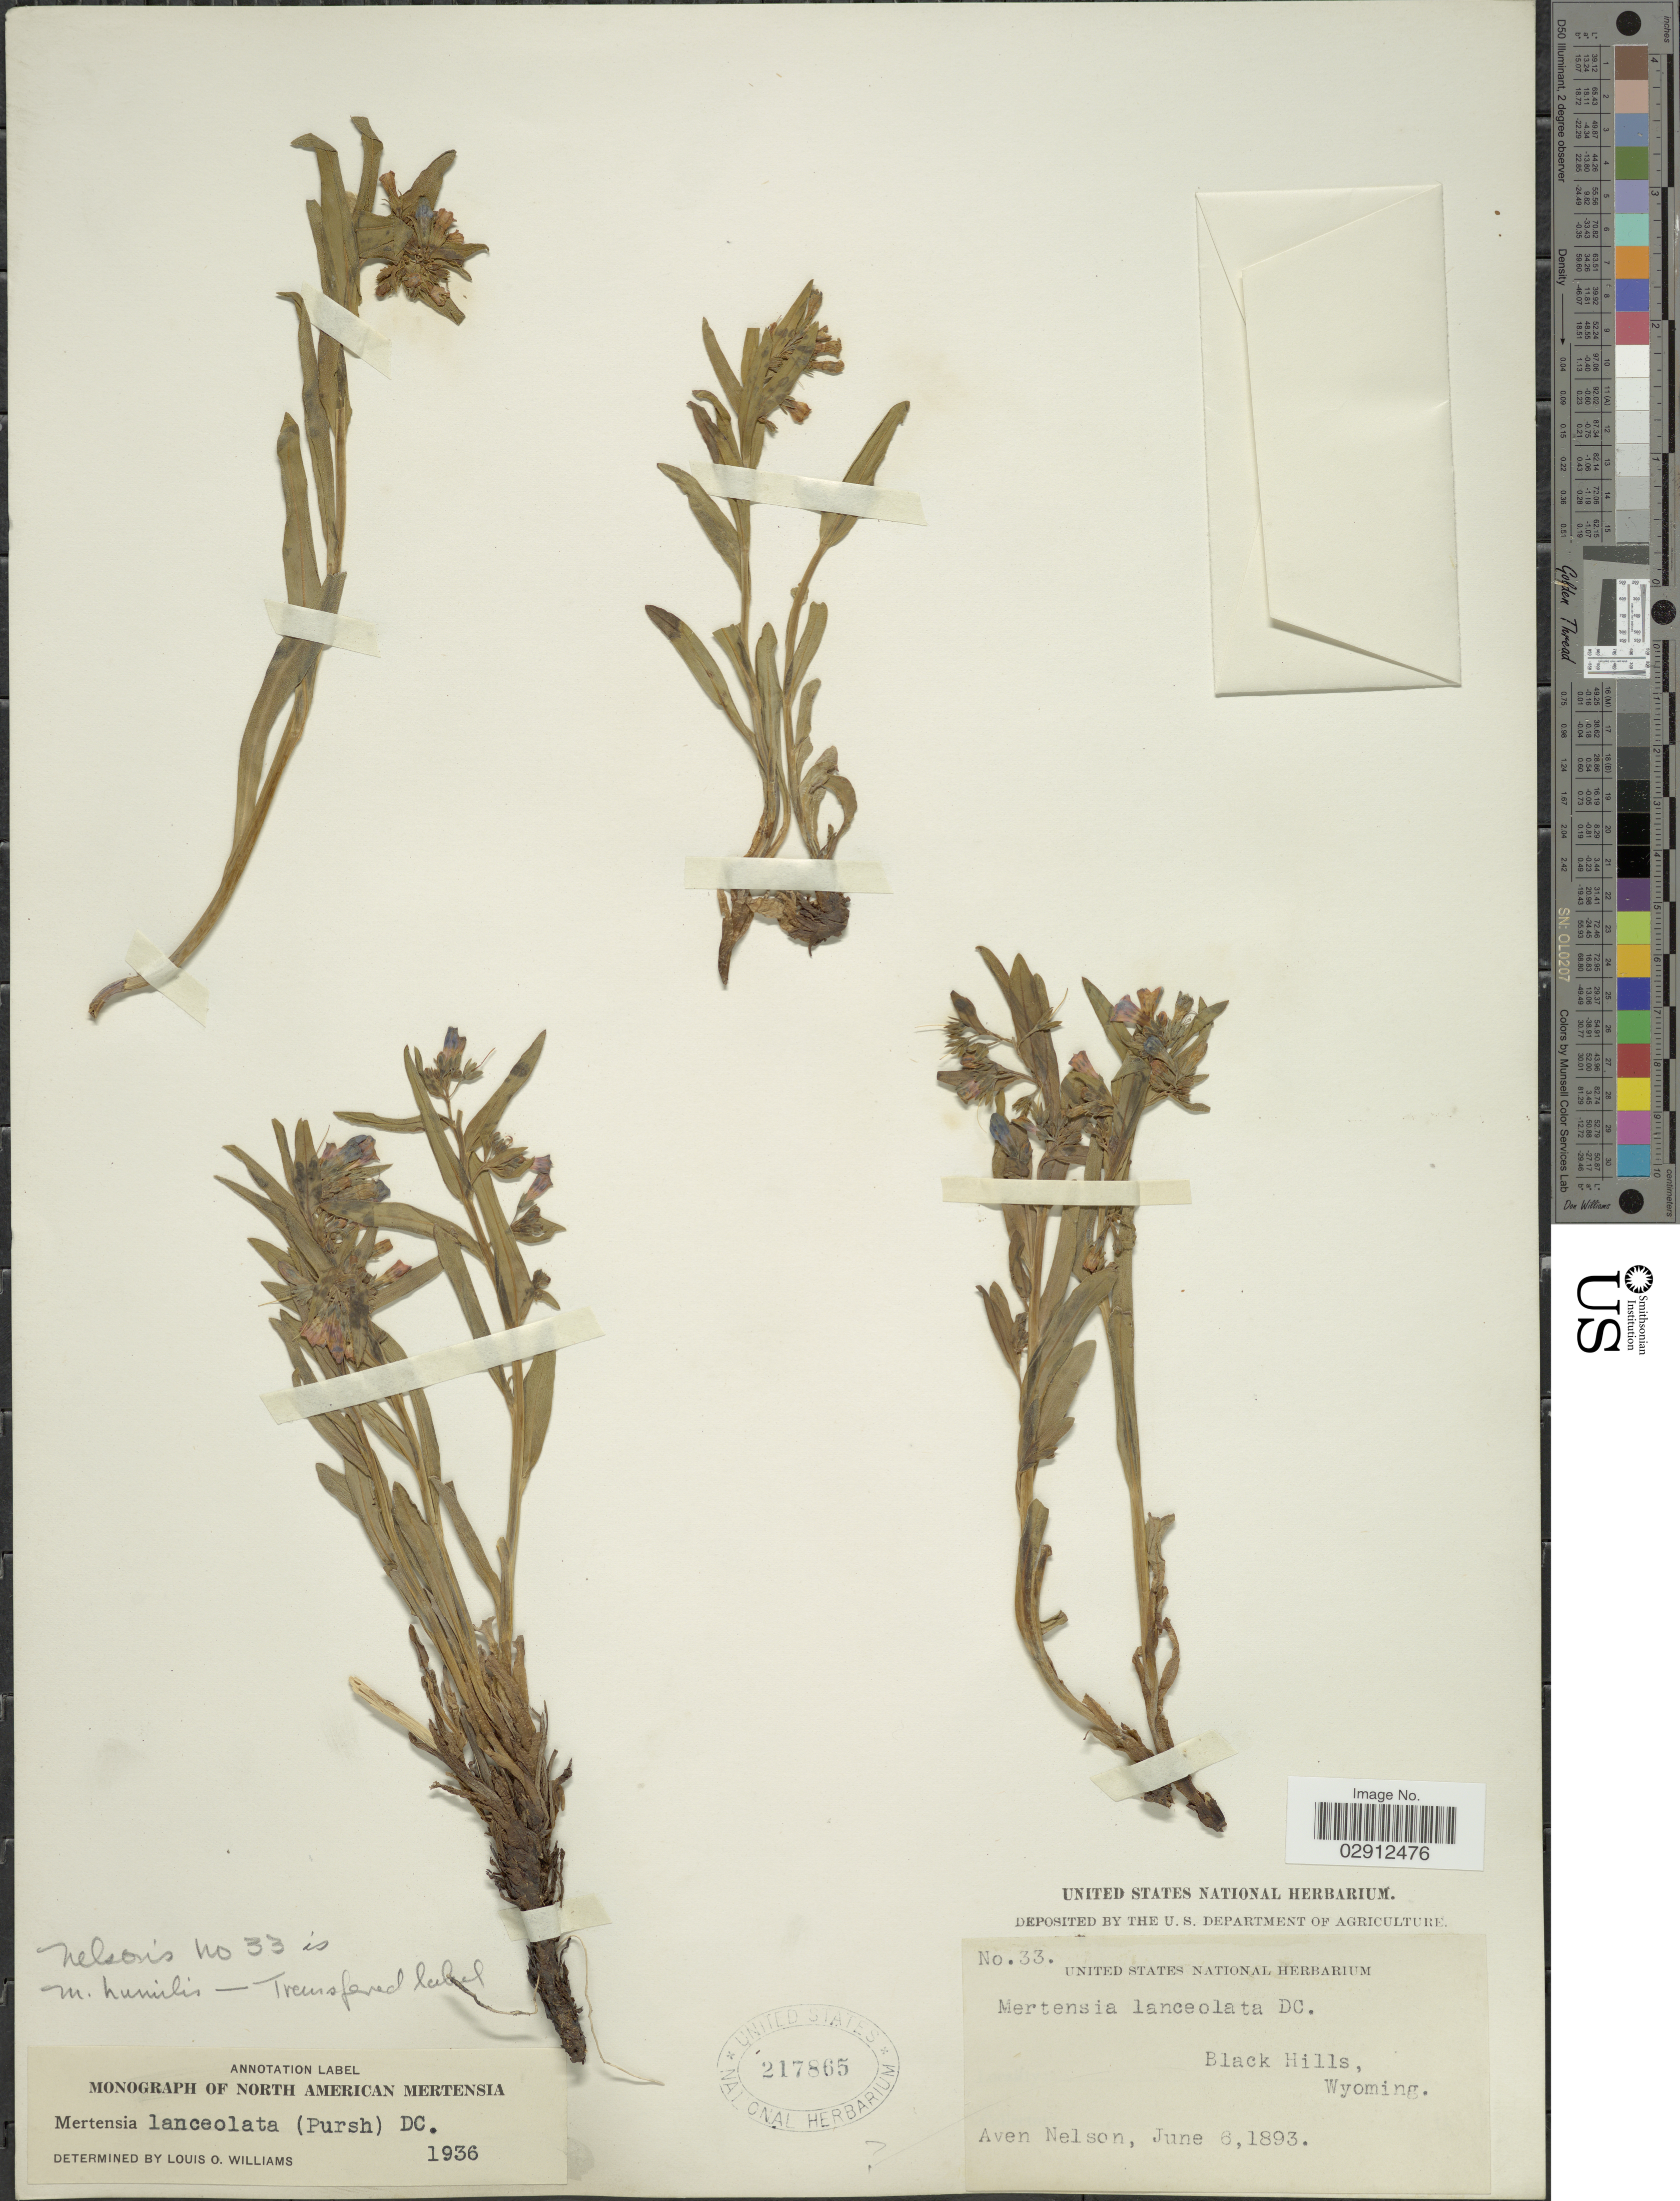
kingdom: Plantae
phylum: Tracheophyta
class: Magnoliopsida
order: Boraginales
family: Boraginaceae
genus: Mertensia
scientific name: Mertensia lanceolata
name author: (Pursh) DC. ex A. DC.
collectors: A. Nelson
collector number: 33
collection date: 1893-06-06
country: United States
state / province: Wyoming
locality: Black Hills.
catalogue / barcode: US 217865